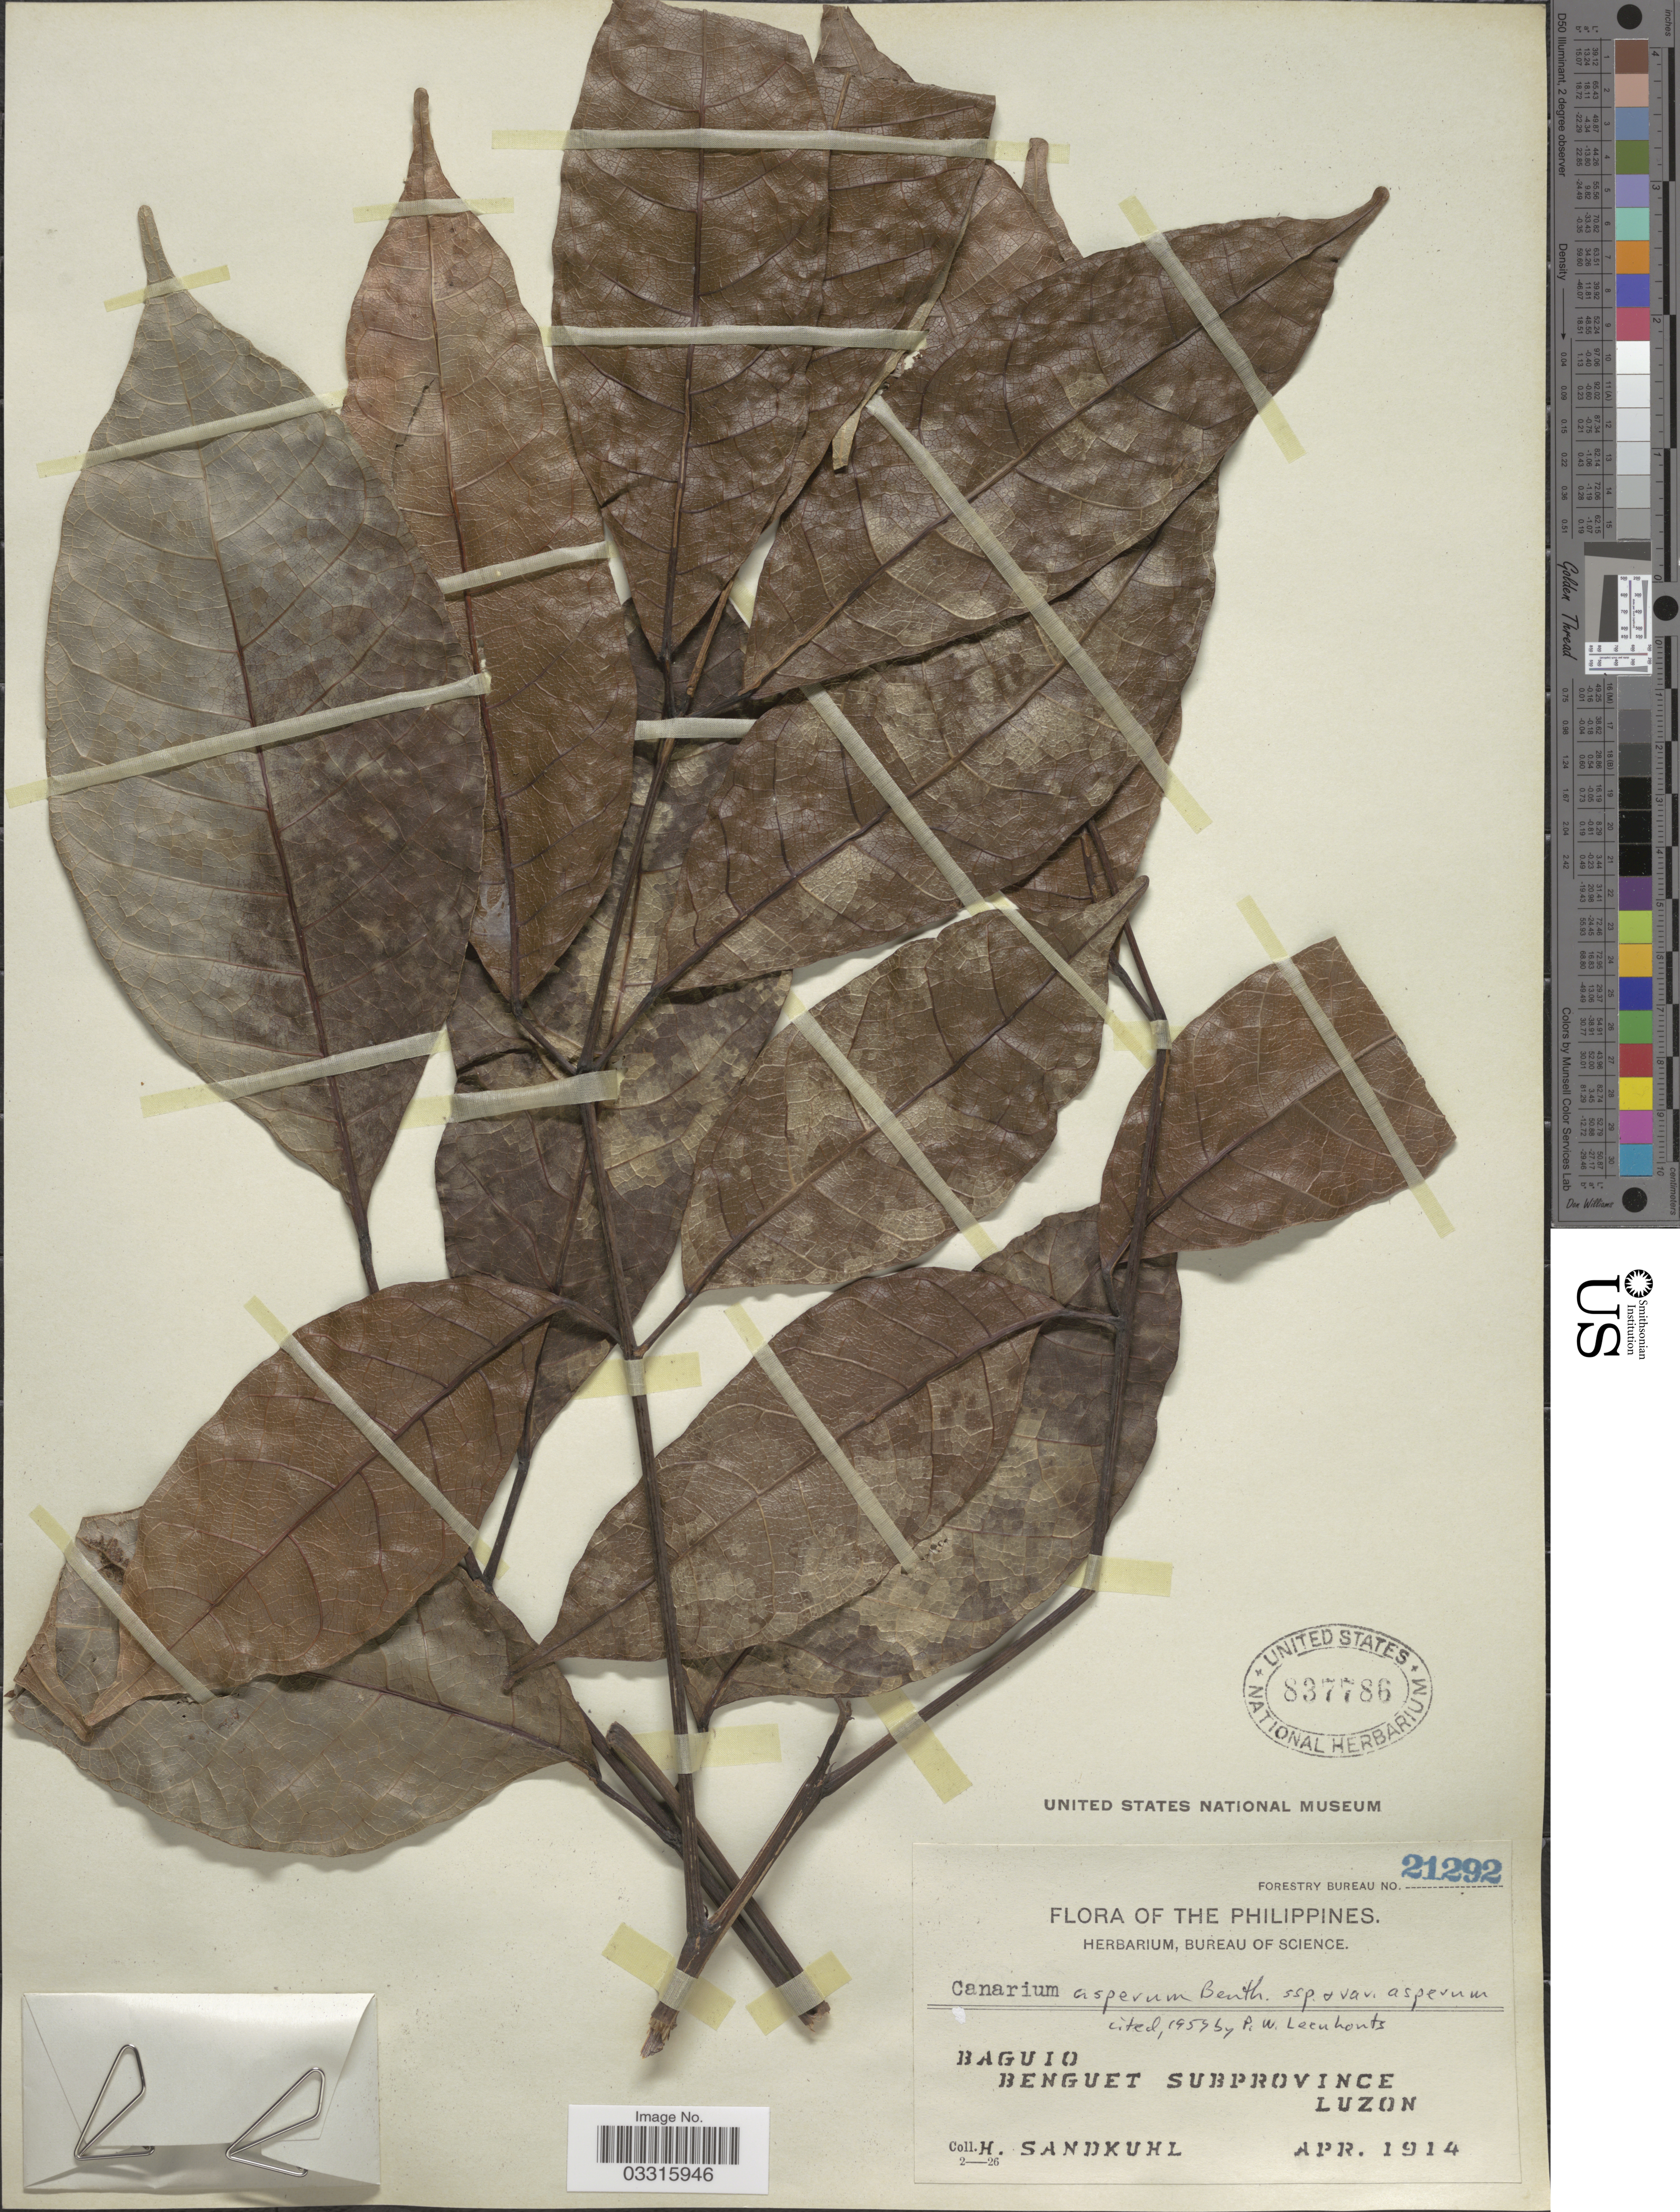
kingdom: Plantae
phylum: Tracheophyta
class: Magnoliopsida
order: Sapindales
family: Burseraceae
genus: Canarium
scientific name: Canarium asperum subsp. asperum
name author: Benth.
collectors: H. Sandkuhl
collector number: Forestry Bureau 21292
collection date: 1914-04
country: Philippines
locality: Baguio, Benguet Subprovince, Luzon.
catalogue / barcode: US 837786